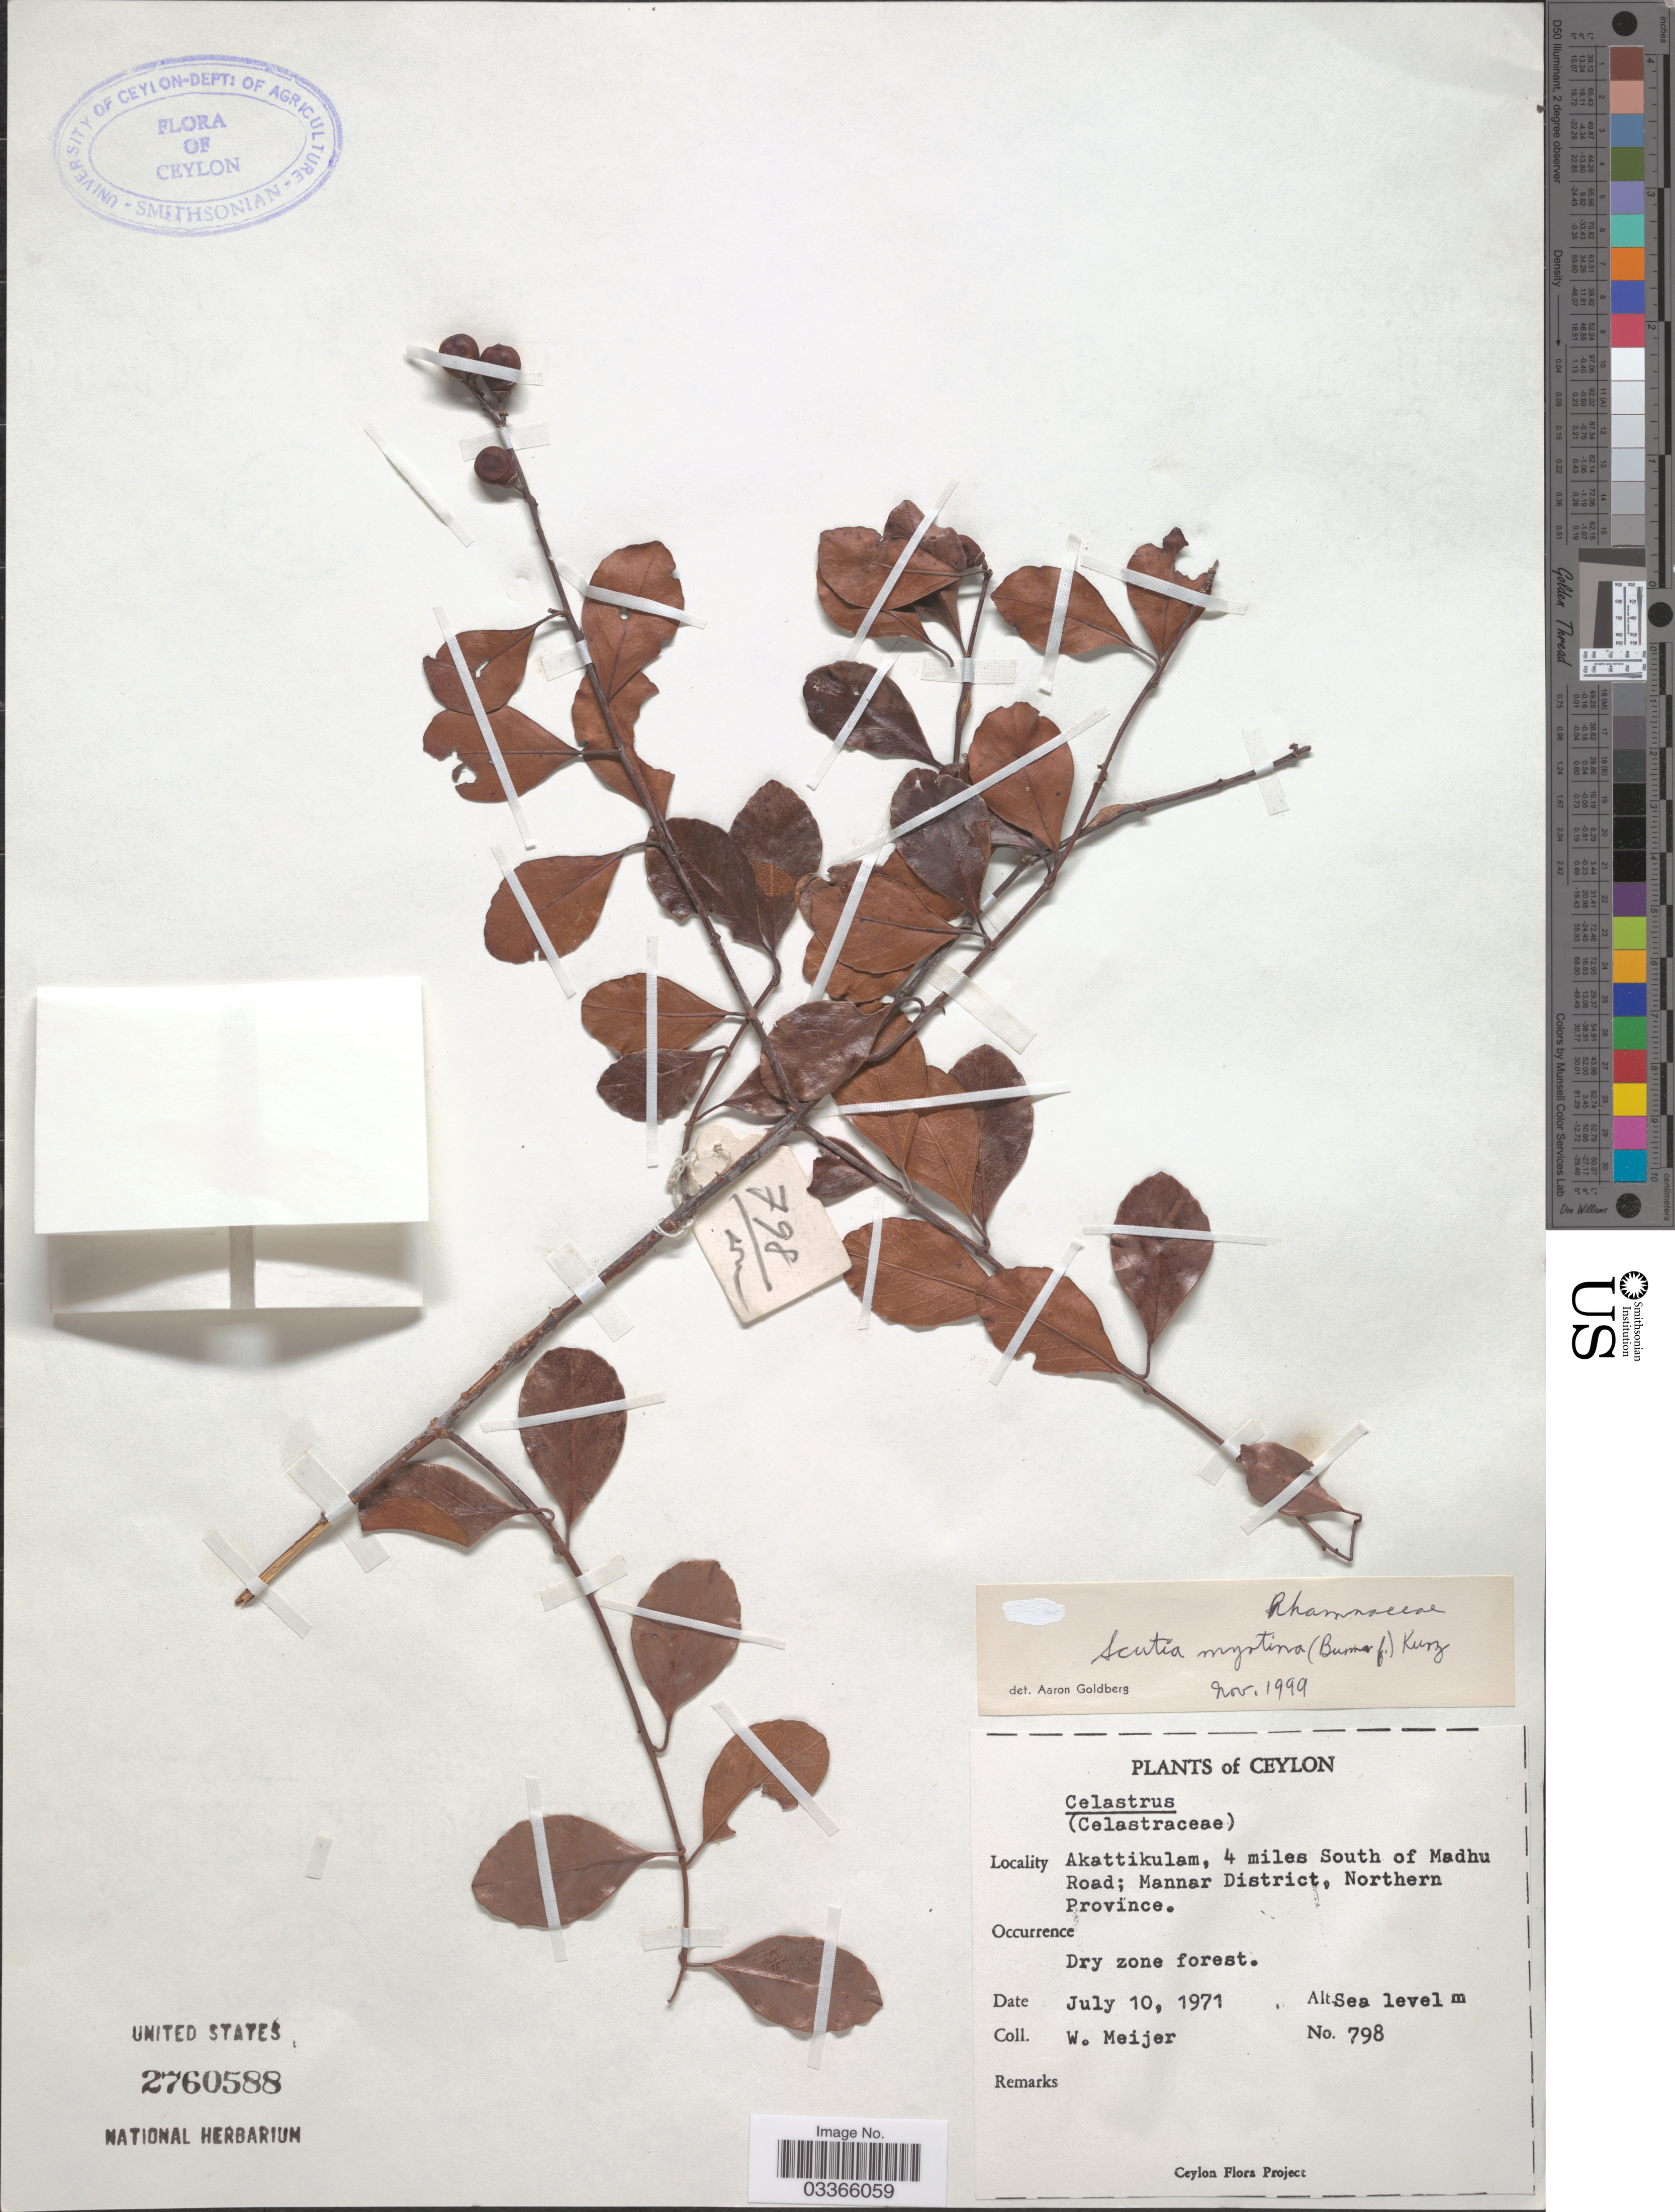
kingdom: Plantae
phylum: Tracheophyta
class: Magnoliopsida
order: Rosales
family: Rhamnaceae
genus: Scutia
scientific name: Scutia myrtina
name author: (Burm. f.) Kurz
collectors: W. Meijer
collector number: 798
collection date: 1971-07-10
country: Sri Lanka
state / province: Northern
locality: Ceylon, Akattikulam, 4 miles South of Madhu Road; Mannar District.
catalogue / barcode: US 2760588